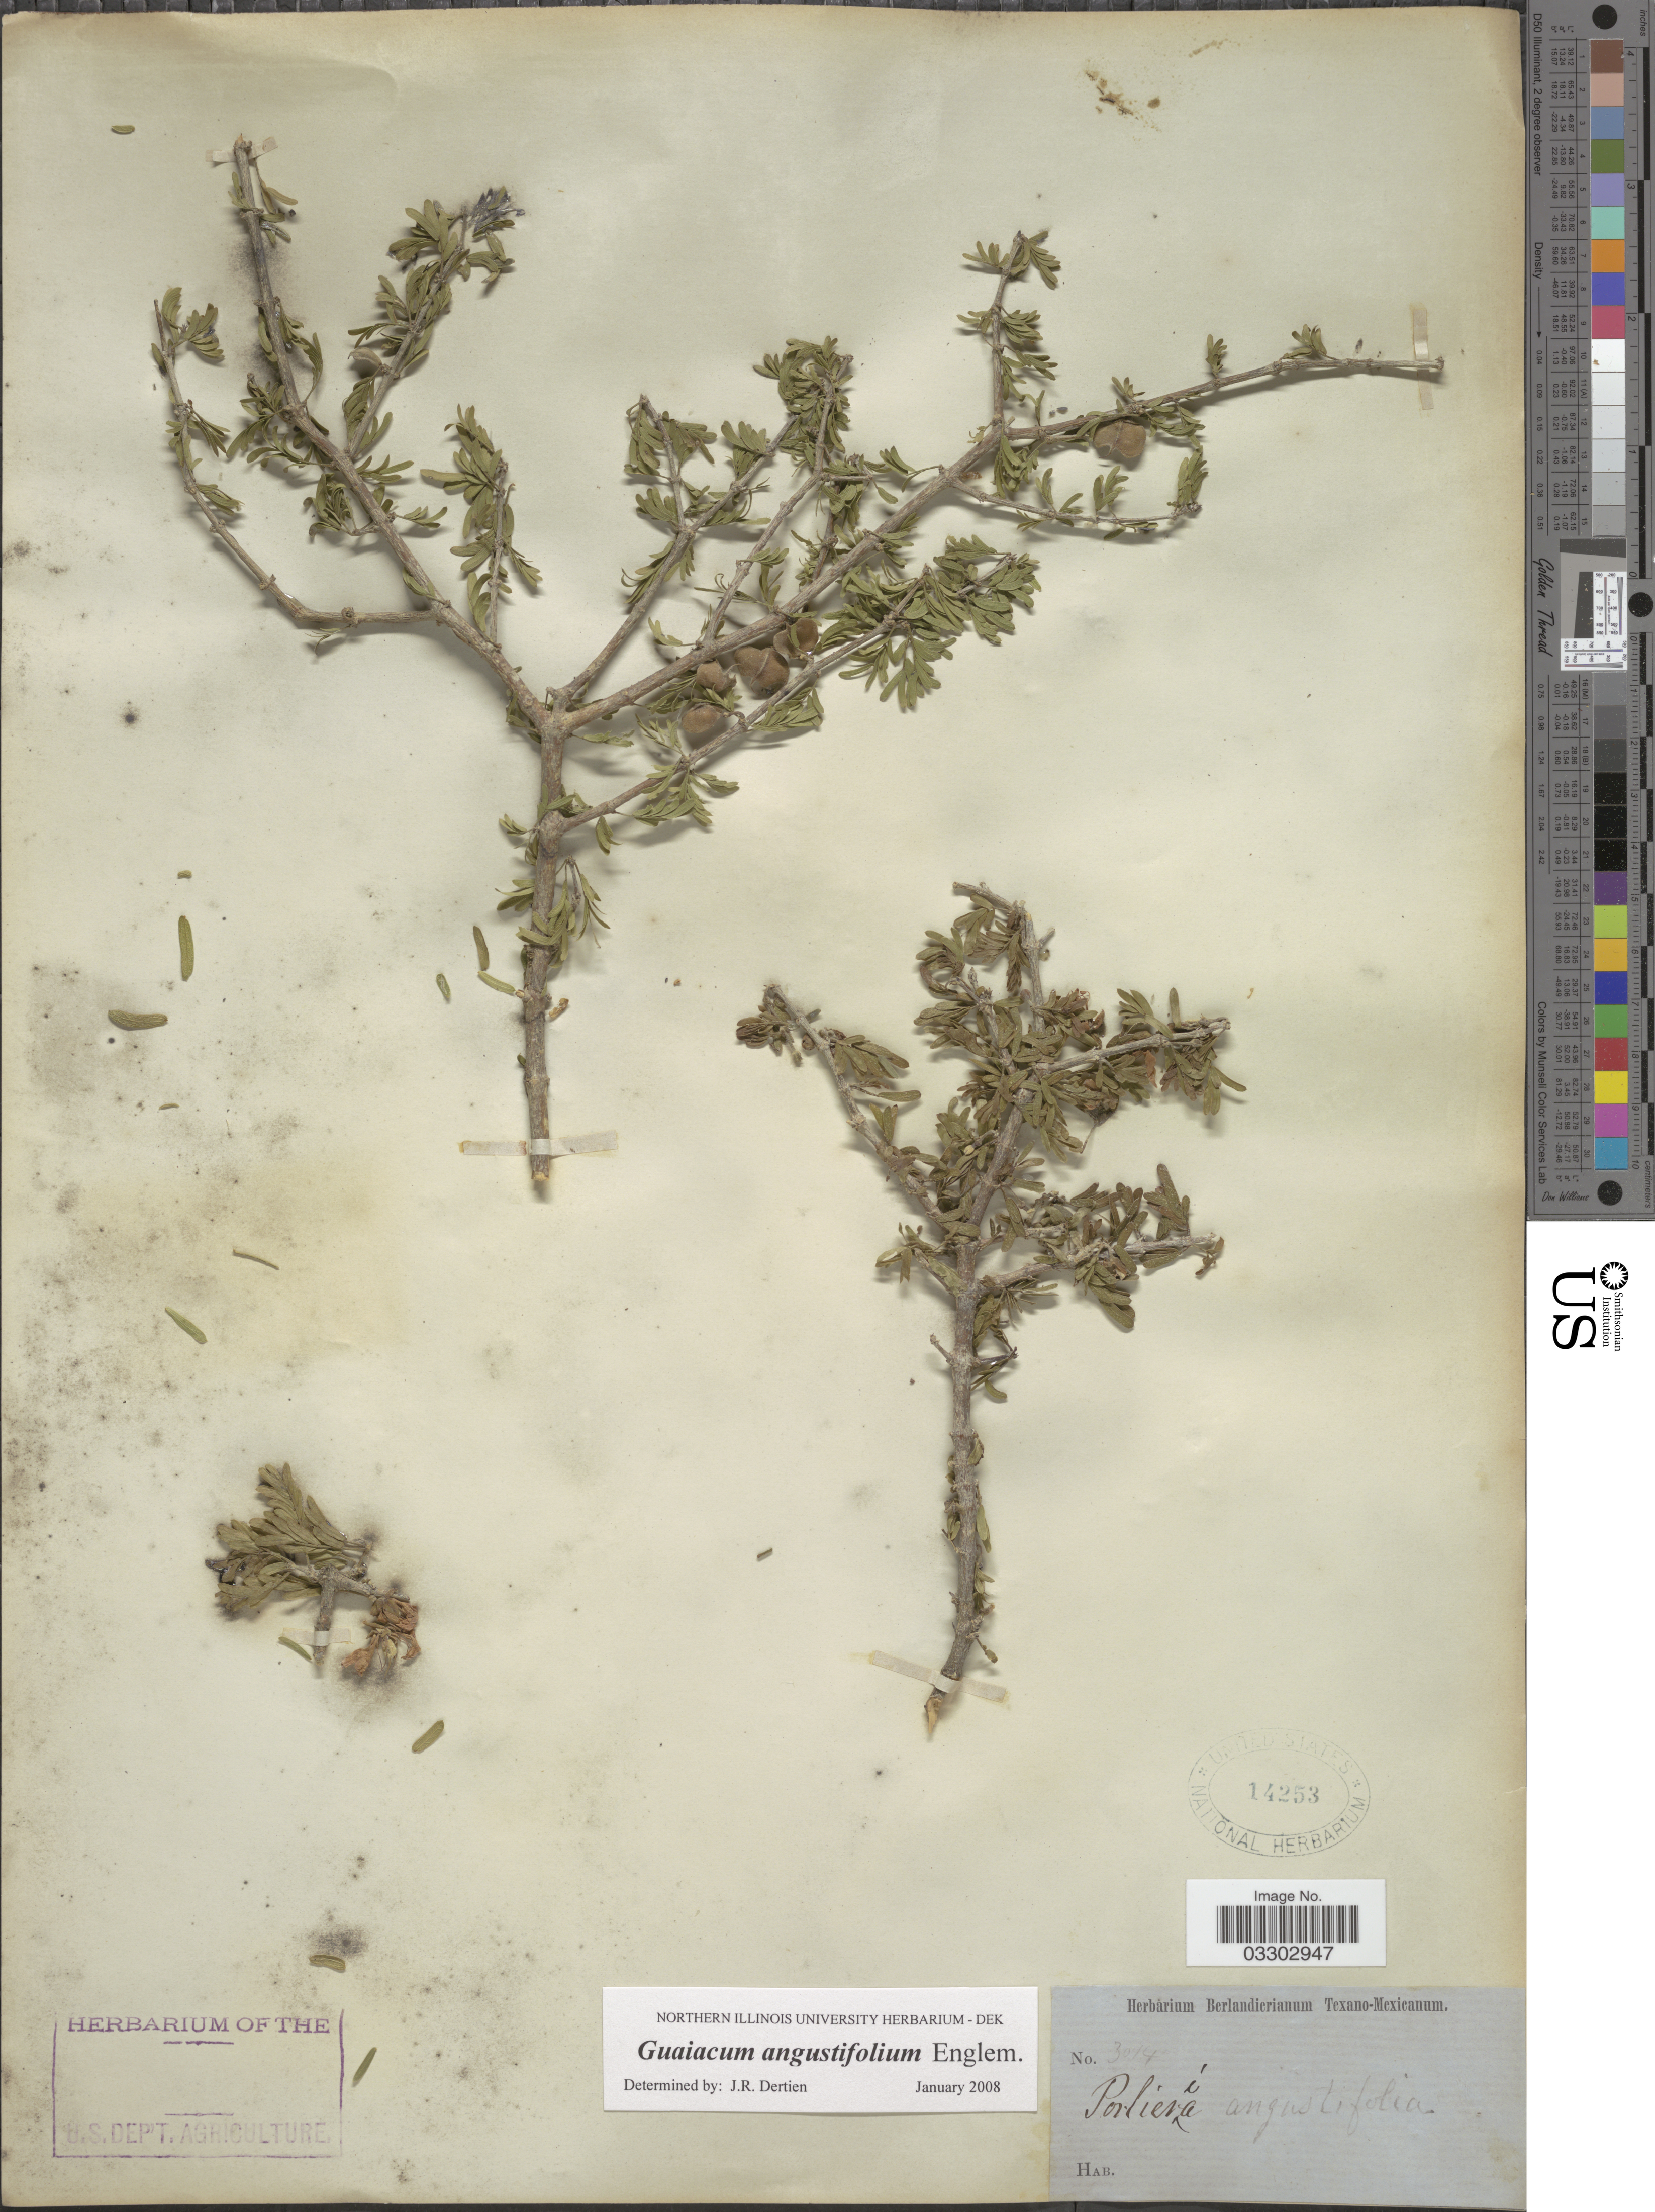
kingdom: Plantae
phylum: Tracheophyta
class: Magnoliopsida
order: Zygophyllales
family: Zygophyllaceae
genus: Guaiacum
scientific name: Guaiacum angustifolium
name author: Engelm.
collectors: ex Herb. Berlandierianum Texano-Mexicanum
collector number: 3014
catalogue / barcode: US 14253